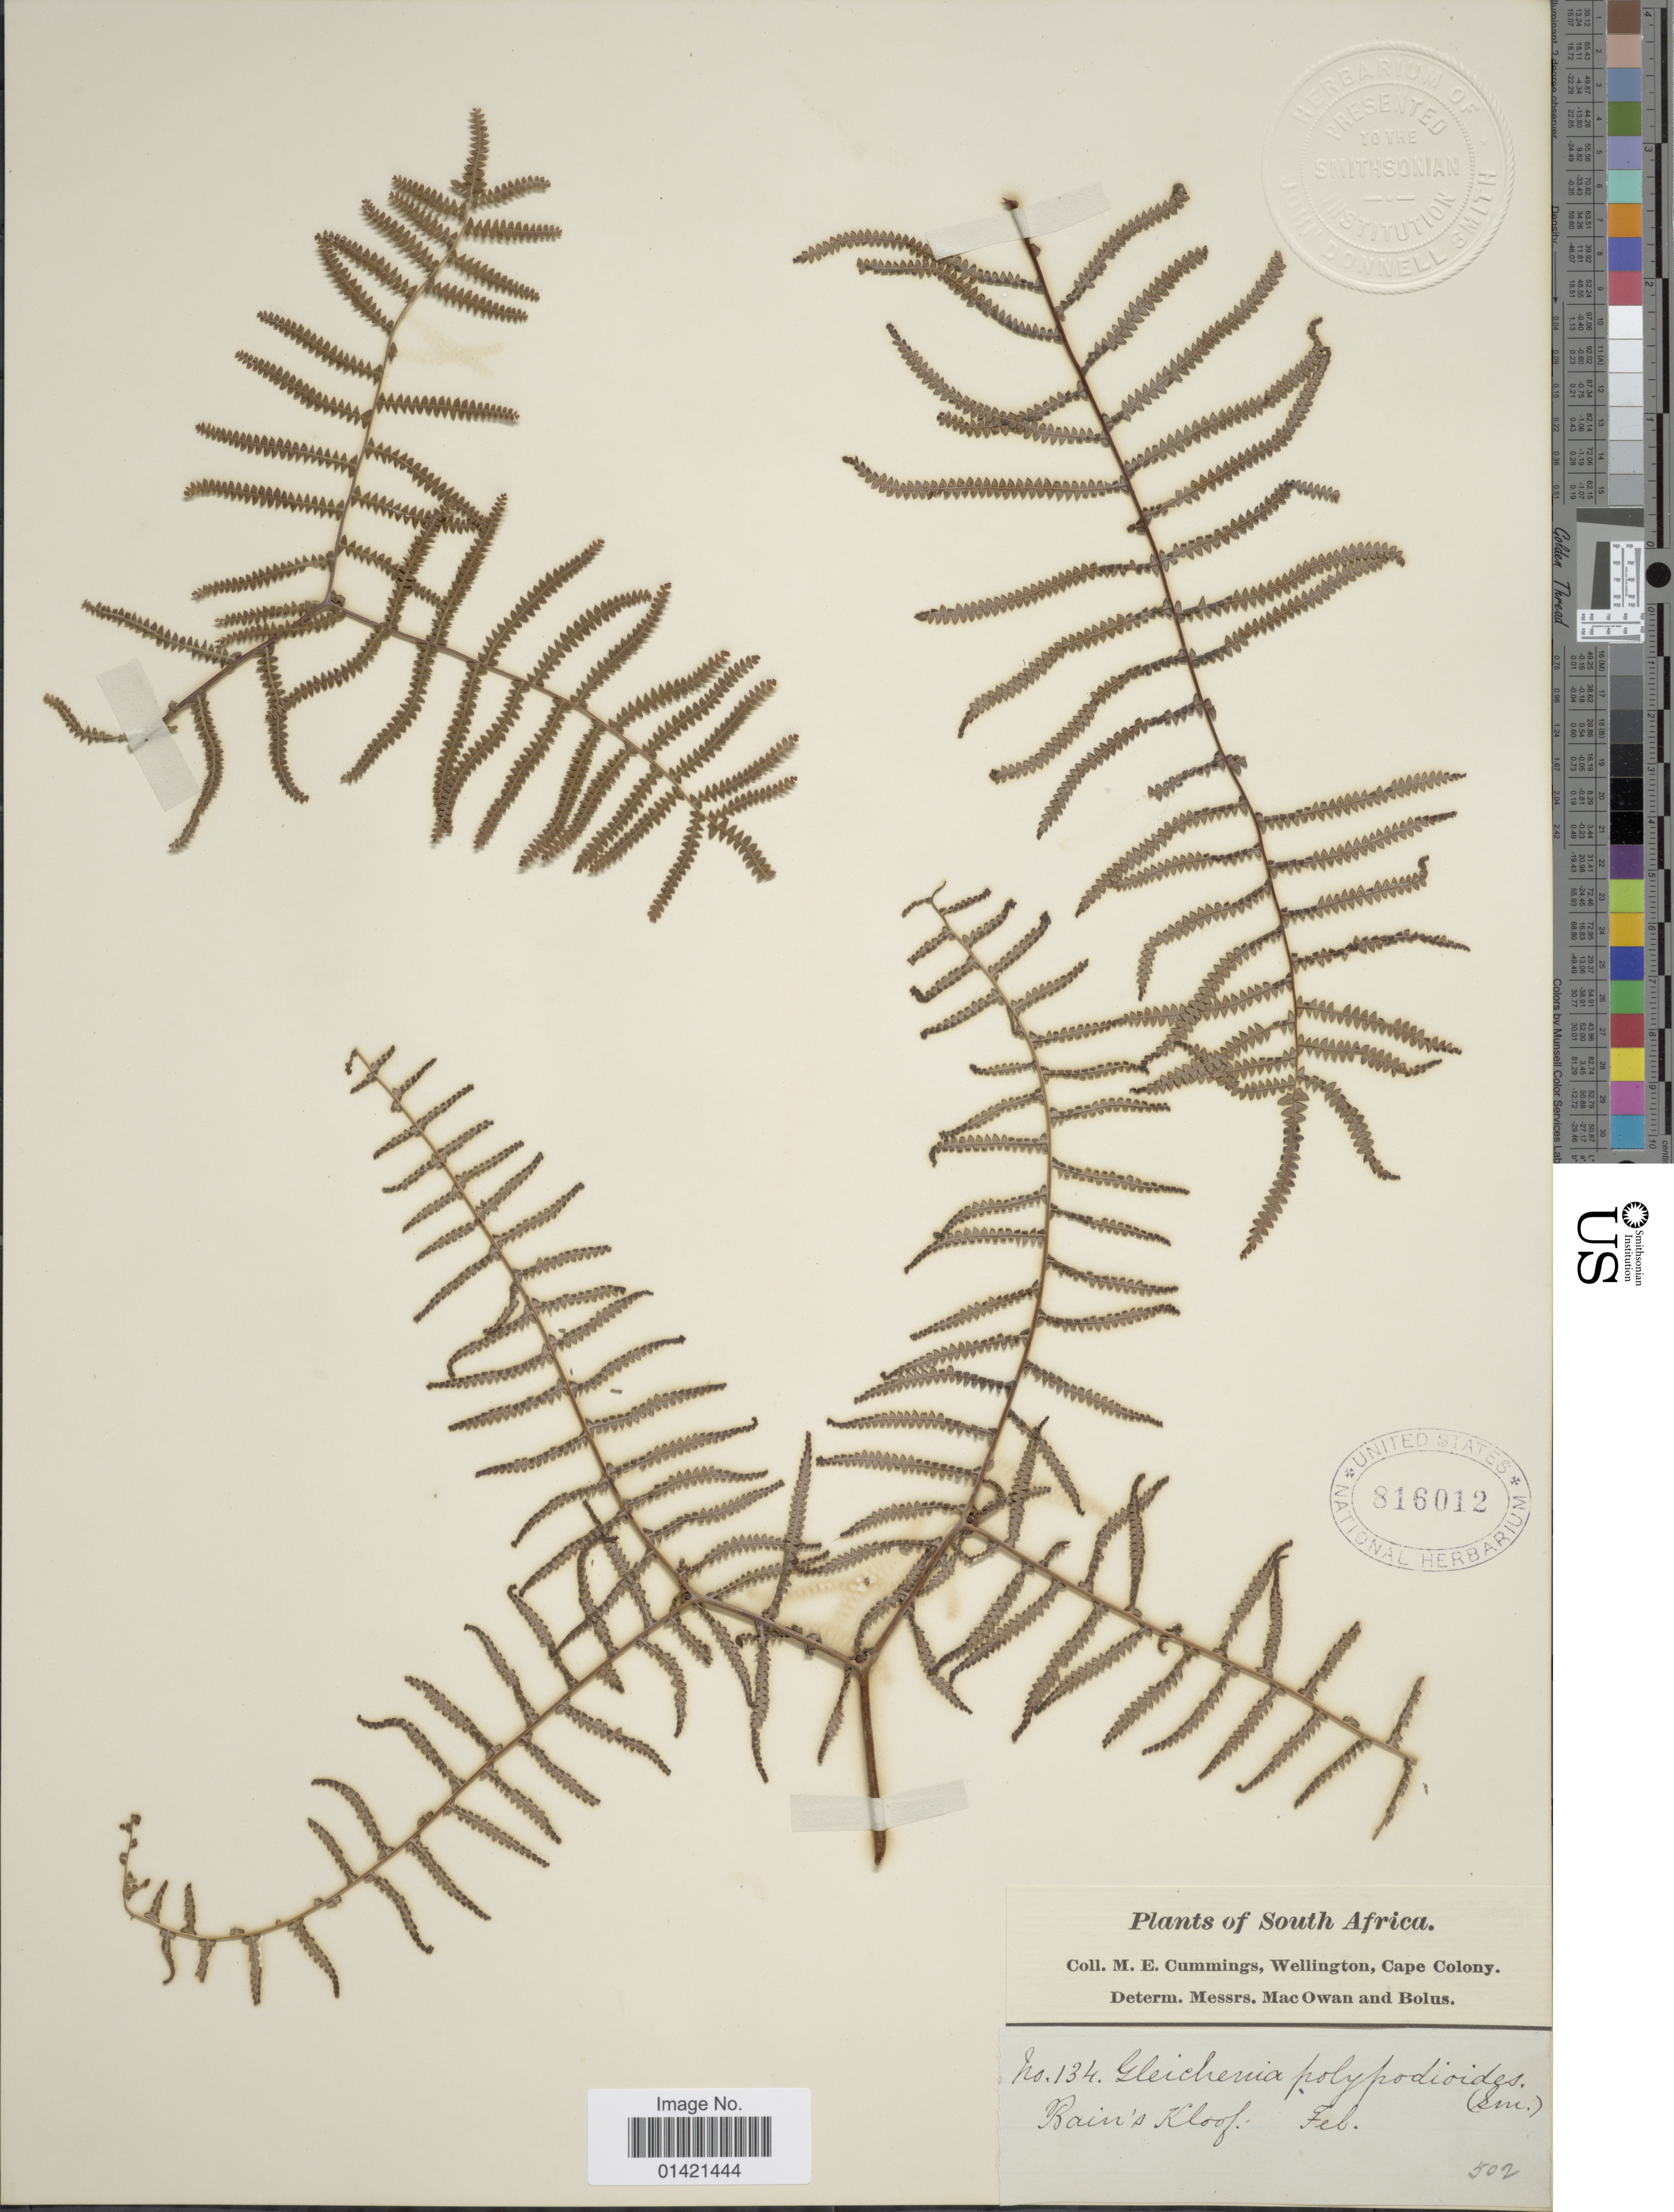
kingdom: Plantae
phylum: Tracheophyta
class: Polypodiopsida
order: Gleicheniales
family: Gleicheniaceae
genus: Gleichenia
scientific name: Gleichenia polypodioides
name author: (L.) Sm.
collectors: M. E. Cummings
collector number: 502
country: South Africa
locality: Bain's Kloof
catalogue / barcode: US 816012